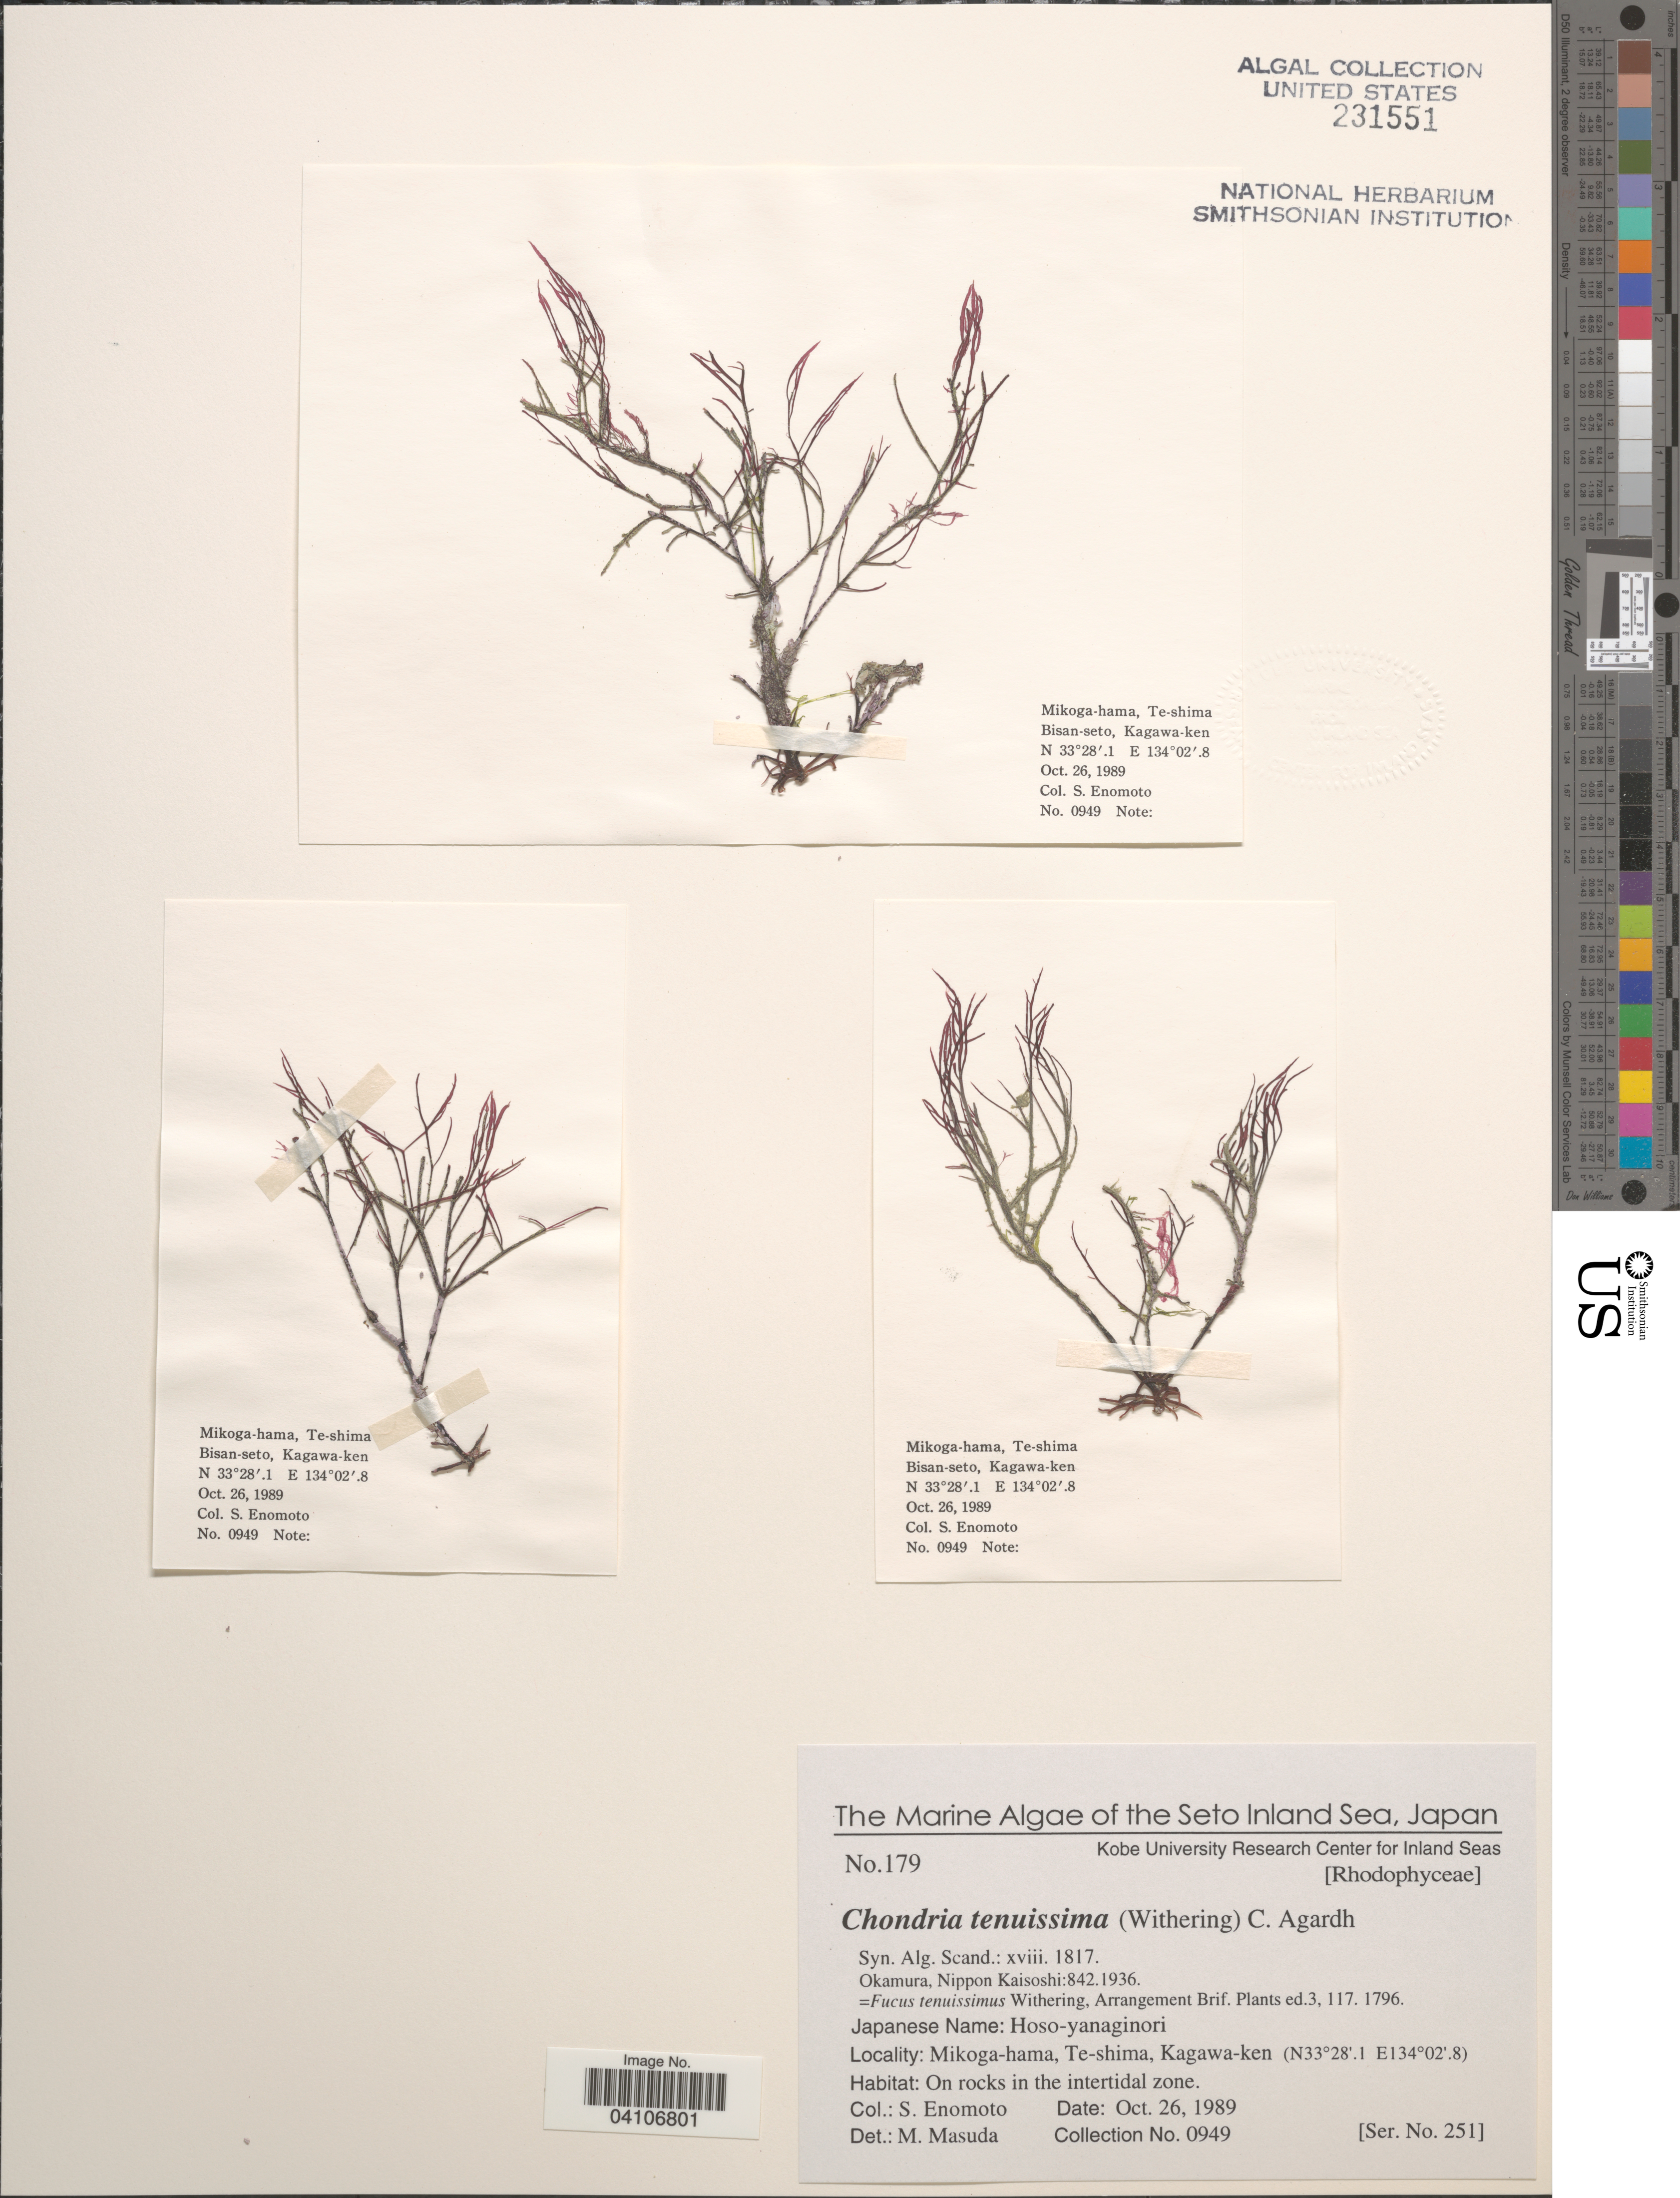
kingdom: Plantae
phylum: Rhodophyta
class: Florideophyceae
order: Ceramiales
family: Rhodomelaceae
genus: Chondria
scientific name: Chondria capillaris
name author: M.J. Wynne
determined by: Algae name updating Project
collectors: S. Enomoto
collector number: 0949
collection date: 1989-10-26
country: Japan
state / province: Kagawa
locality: The Seto Inland Sea. Mikoga-hama, Te-shima, Kagawa-ken. On rocks in the intertidal zone.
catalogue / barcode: US 231551